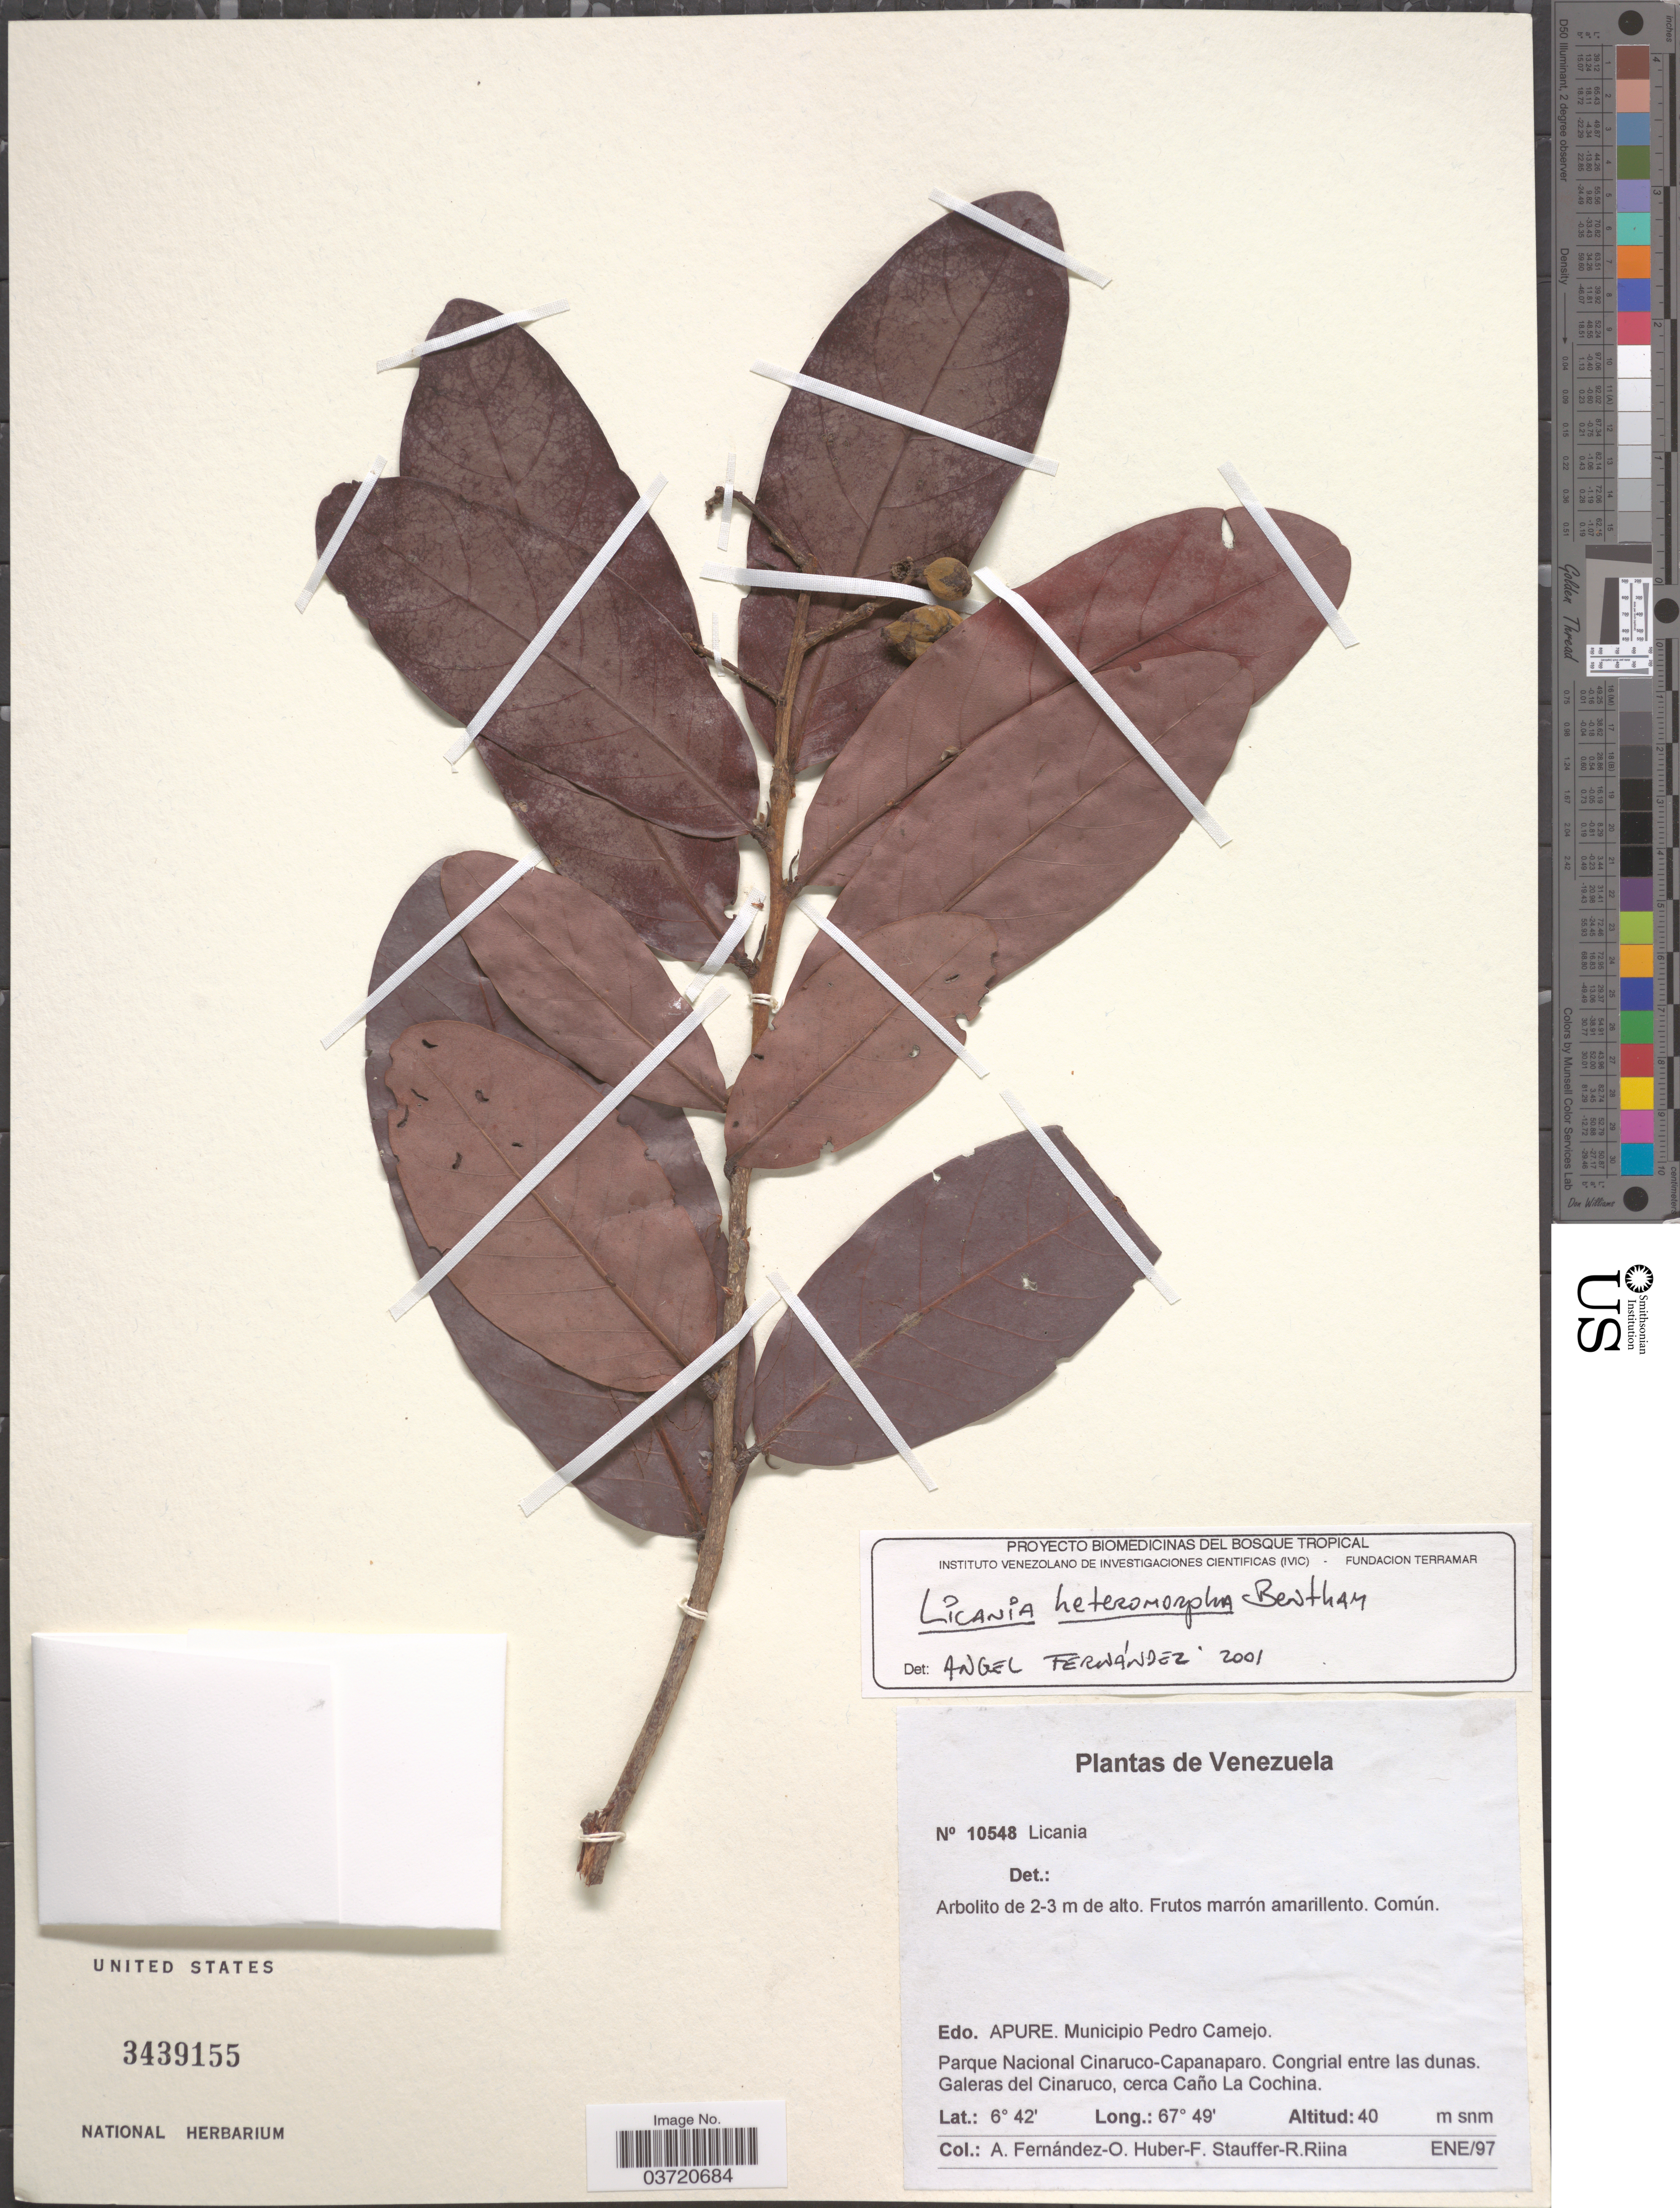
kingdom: Plantae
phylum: Tracheophyta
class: Magnoliopsida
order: Malpighiales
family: Chrysobalanaceae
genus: Hymenopus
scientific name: Hymenopus heteromorphus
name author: (Benth.) Sothers & Prance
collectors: A. Fernandes, O. Huber, F. W. Stauffer & R. Riina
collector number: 10548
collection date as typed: Transcribed d/m/y: /1/97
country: Venezuela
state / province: Apure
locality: Municipio Pedro Camejo. Parque Nacional Cinaruco-Capanaparo. Congrial entre las dunas. Galeras del Cinaruco, cerca Caño La Cochina.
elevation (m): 40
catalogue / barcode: US 3439155